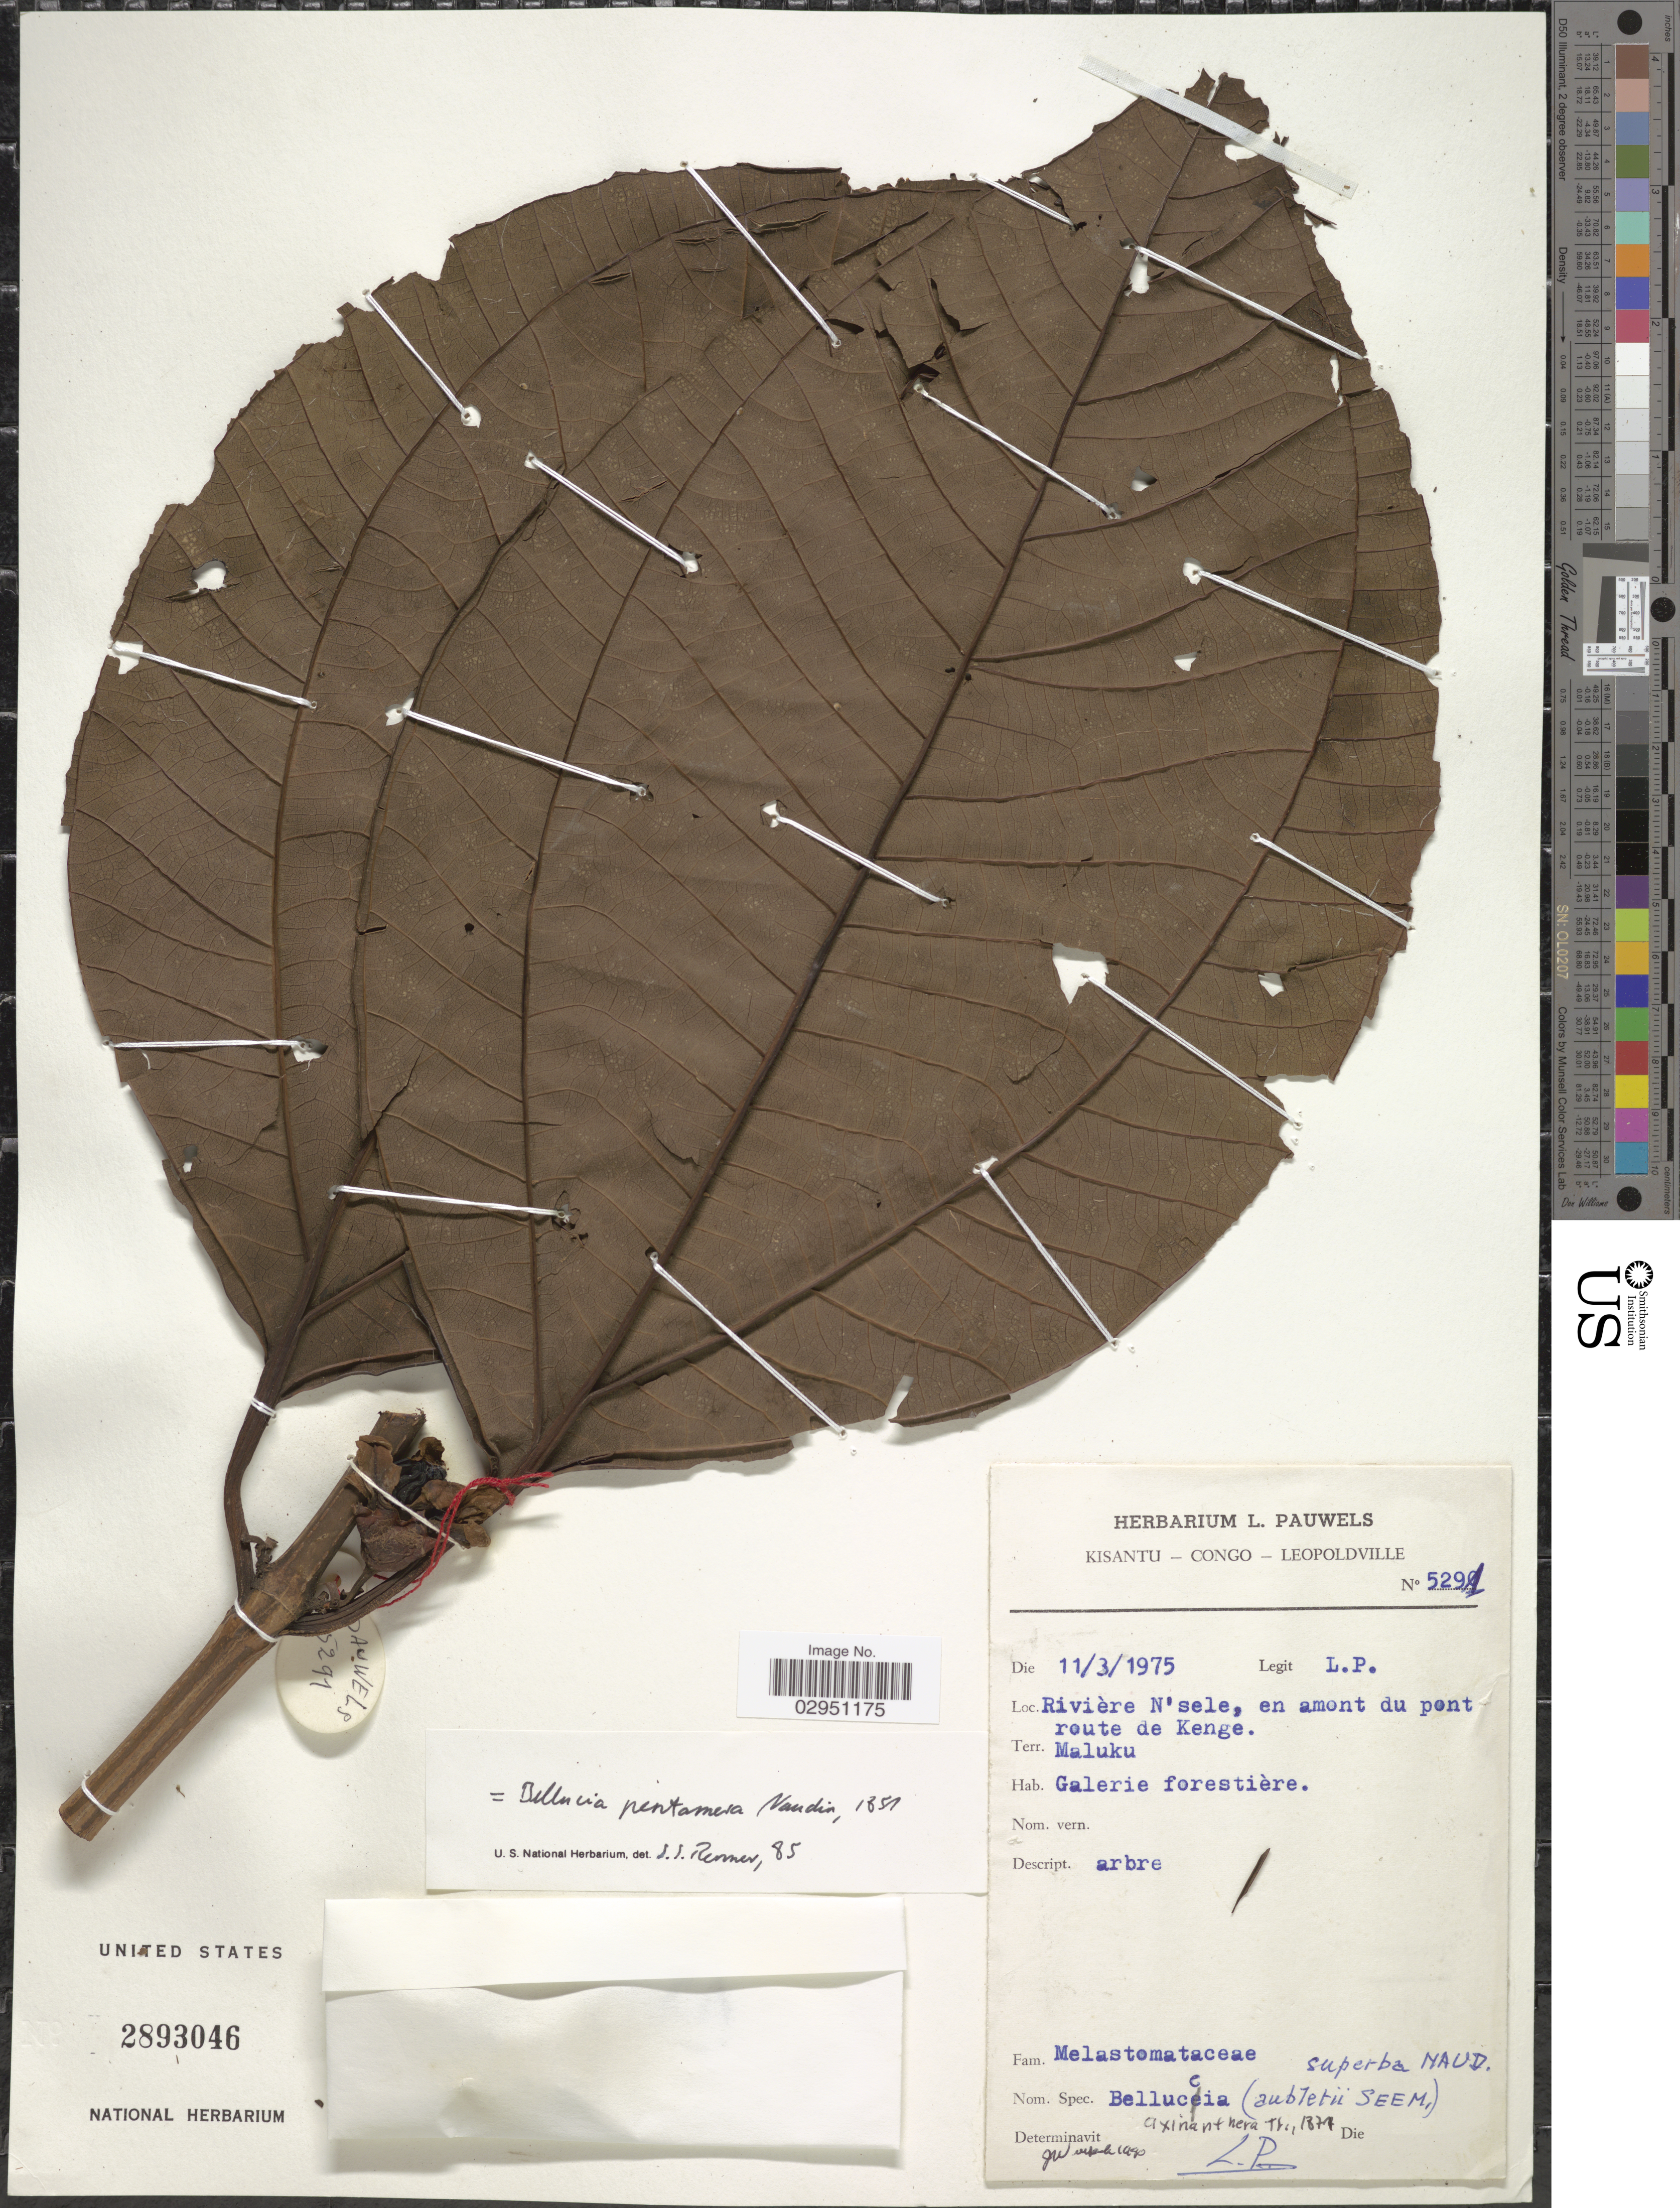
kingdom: Plantae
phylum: Tracheophyta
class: Magnoliopsida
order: Myrtales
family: Melastomataceae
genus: Bellucia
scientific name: Bellucia pentamera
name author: Naudin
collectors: L. Pauwels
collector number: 5291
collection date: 1975-03-11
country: Congo, Democratic Republic of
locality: Rivière N'sele, en amont du pont route de Kenge. Terr. Maluku.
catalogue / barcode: US 2893046